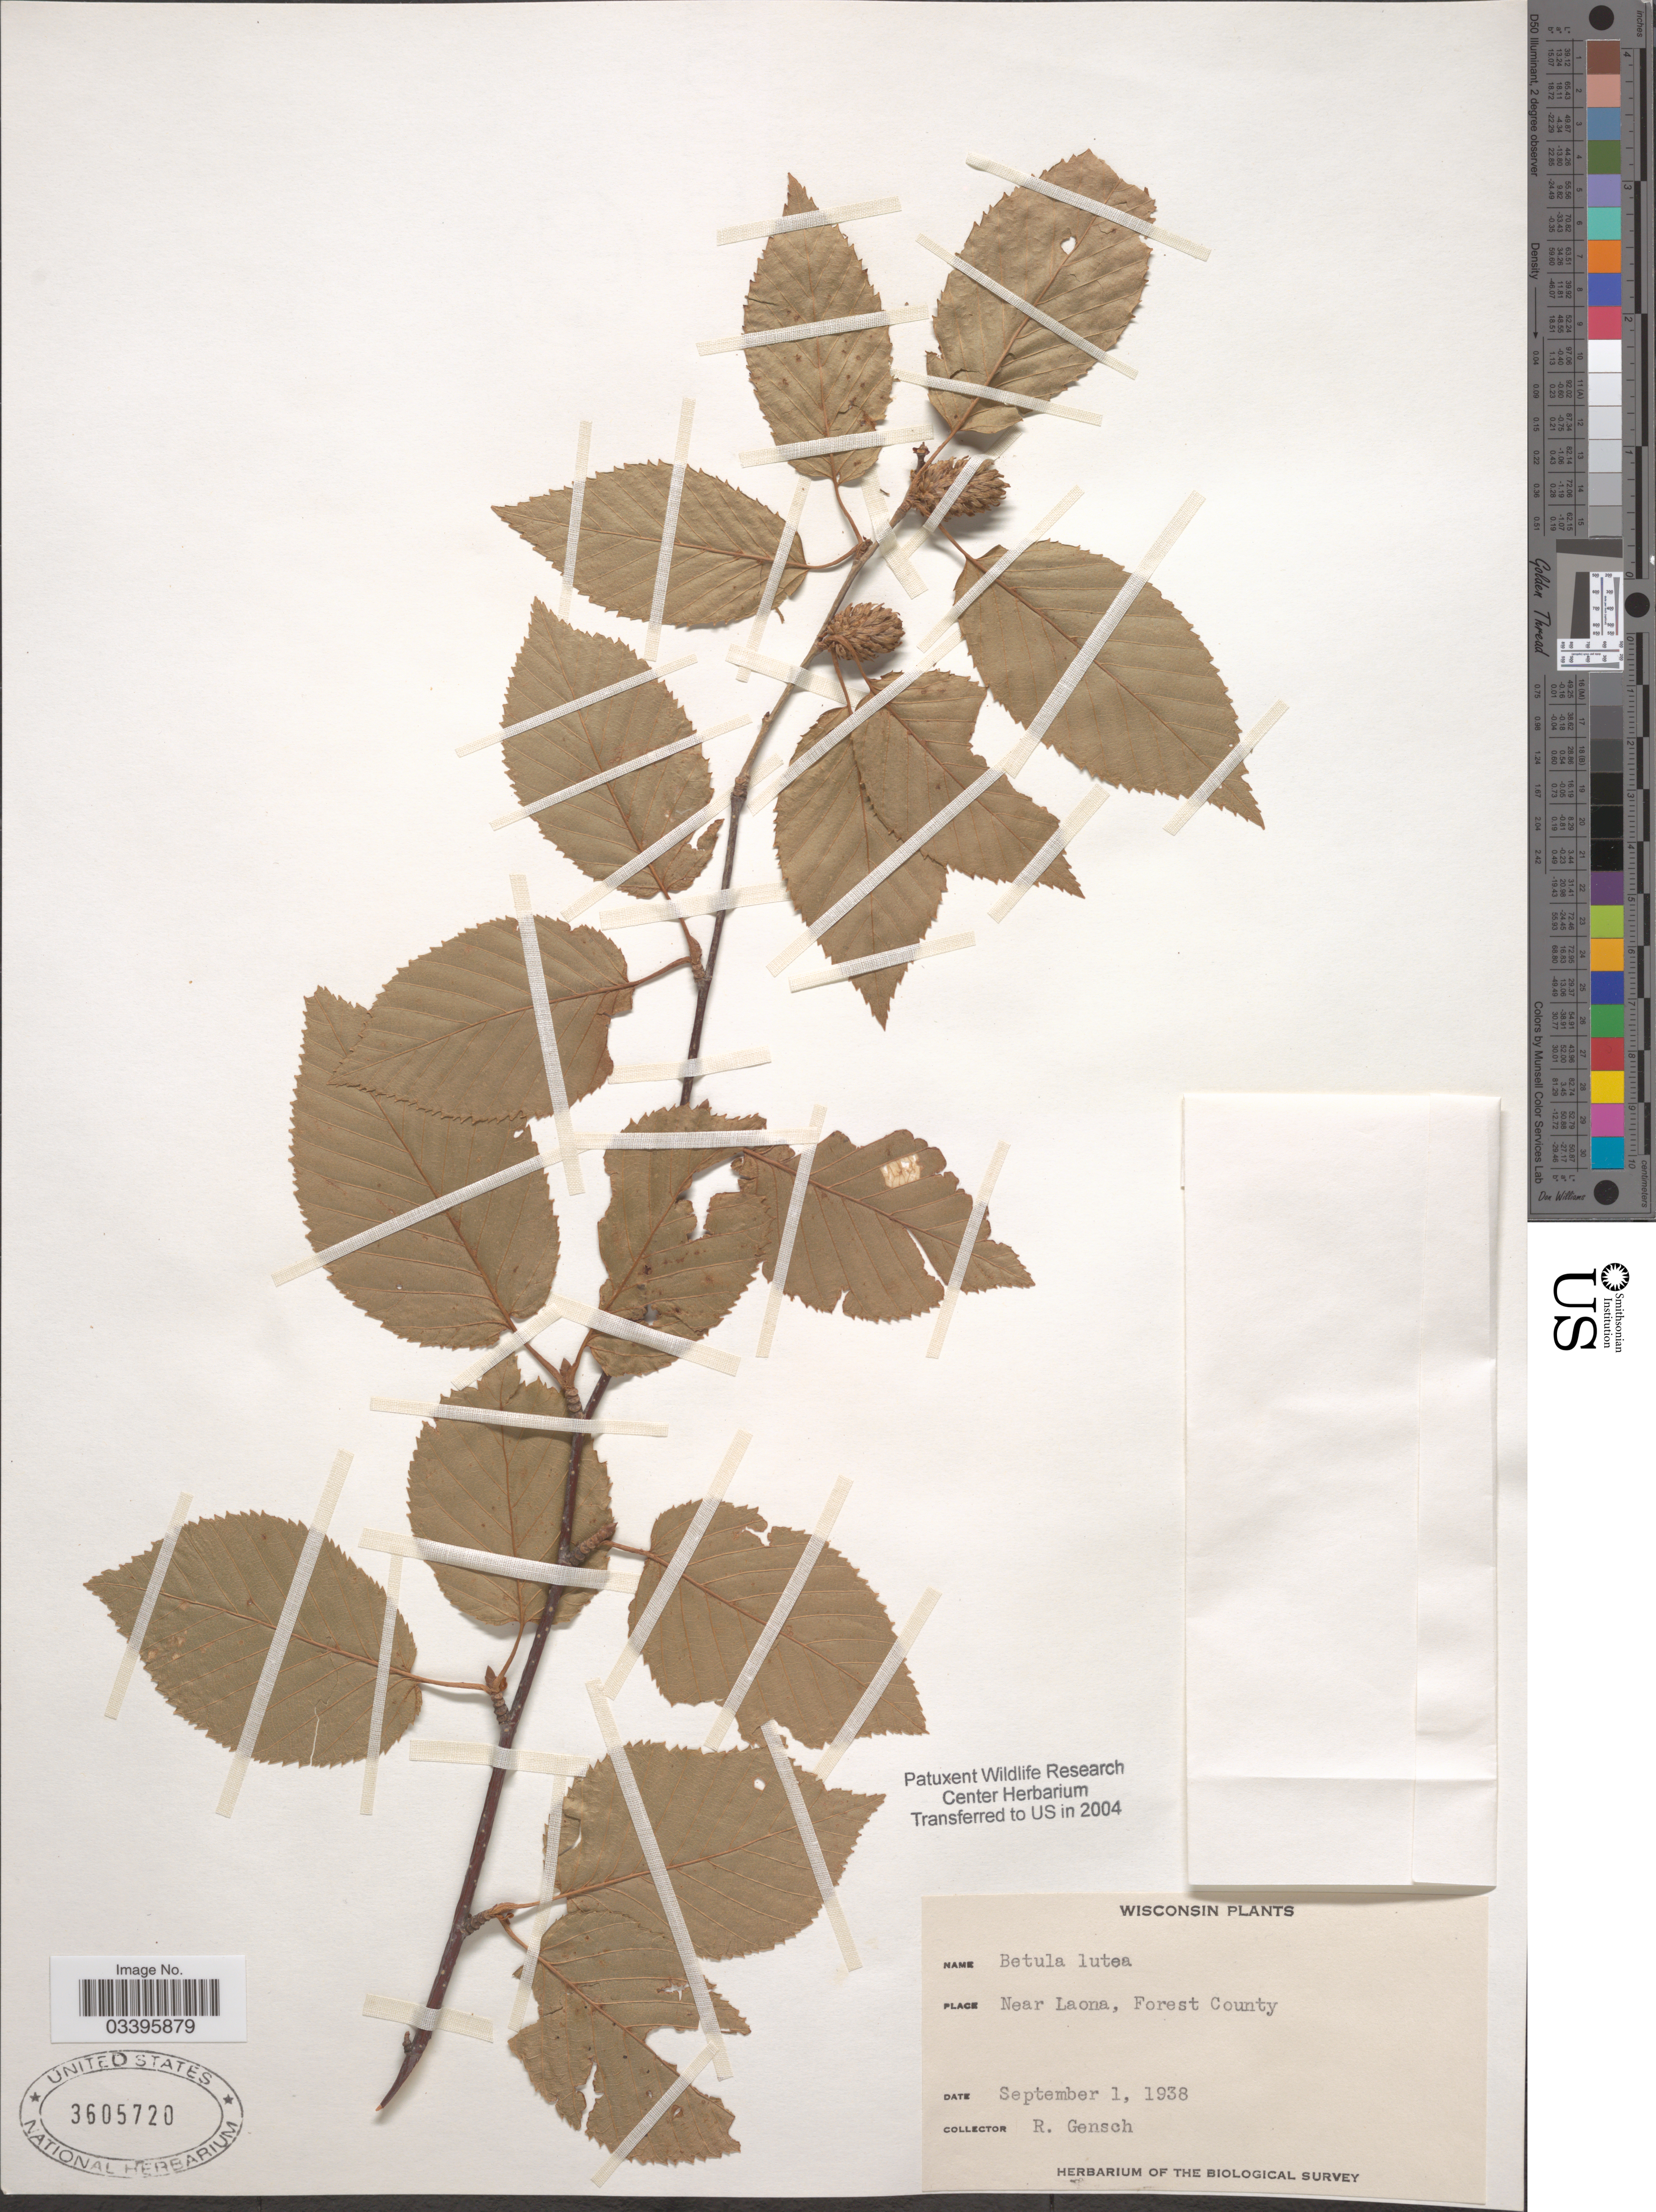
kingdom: Plantae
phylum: Tracheophyta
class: Magnoliopsida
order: Fagales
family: Betulaceae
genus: Betula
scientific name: Betula lutea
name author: F. Michx.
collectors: R. Gensch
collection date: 1938-09-01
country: United States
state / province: Wisconsin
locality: Near Laona, Forest County.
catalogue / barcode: US 3605720